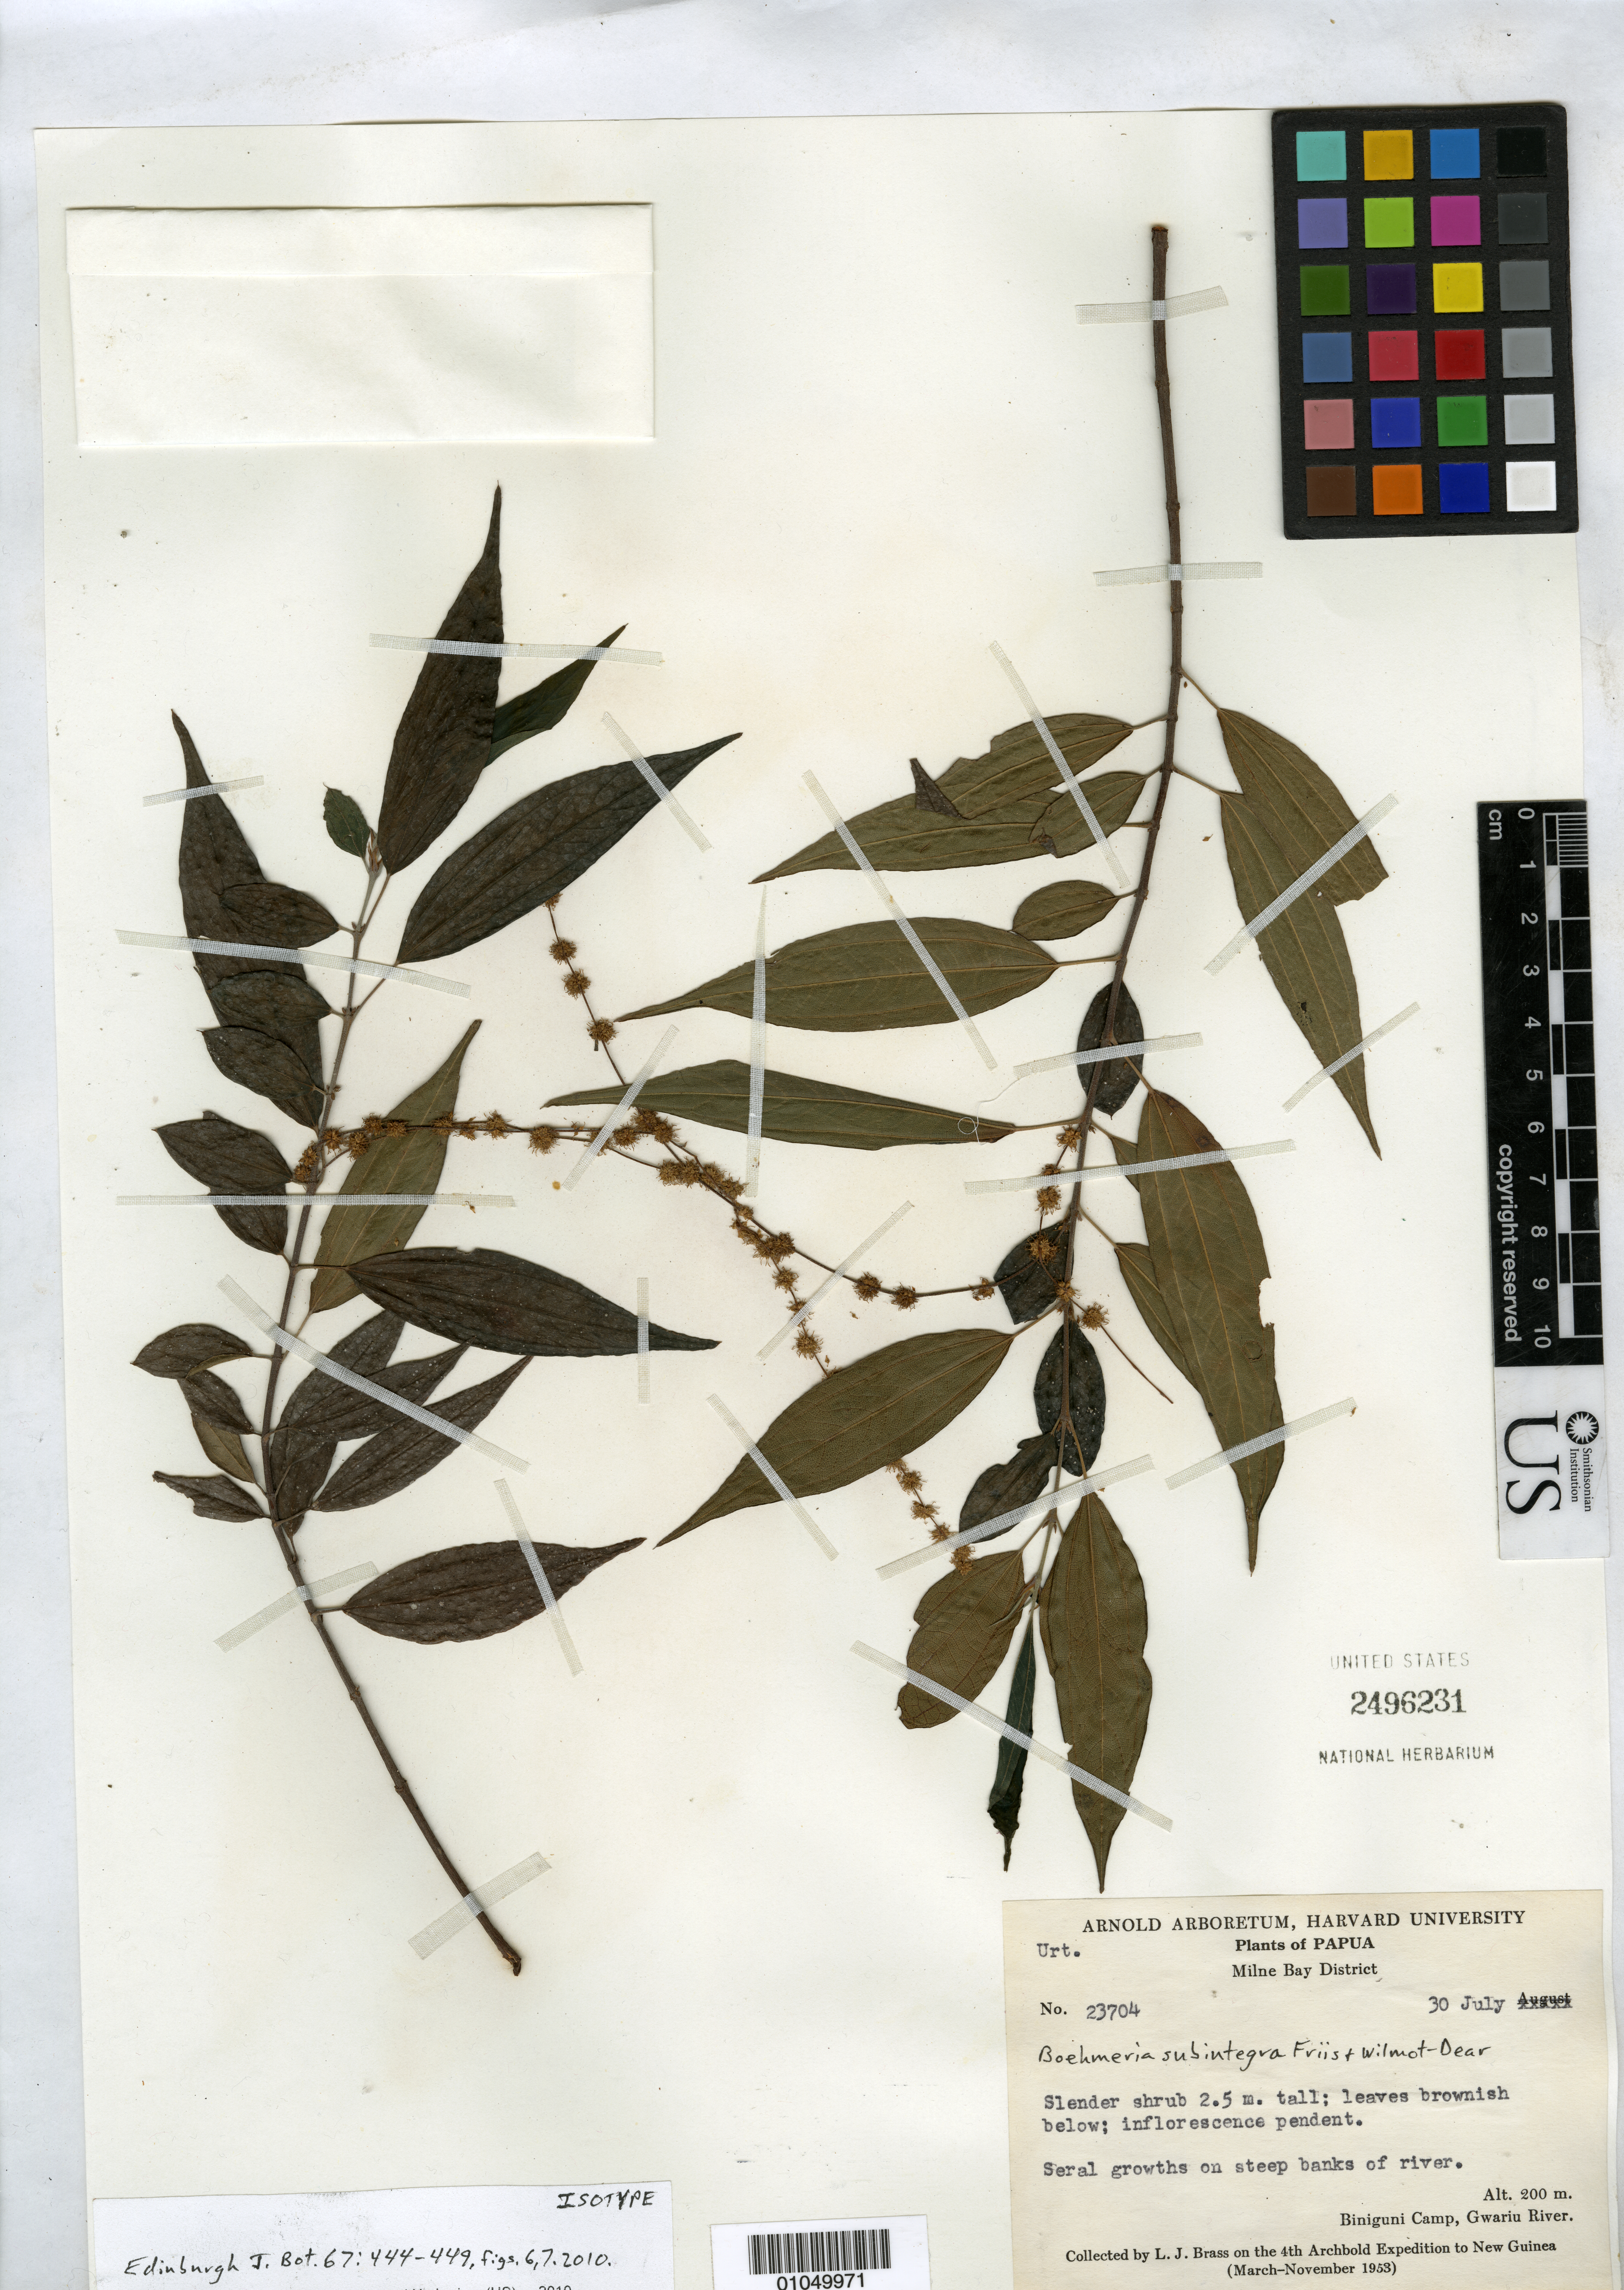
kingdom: Plantae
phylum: Tracheophyta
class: Magnoliopsida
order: Rosales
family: Urticaceae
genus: Boehmeria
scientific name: Boehmeria subintegra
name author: Friis & Wilmot-Dear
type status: Isotype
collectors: L. J. Brass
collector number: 23704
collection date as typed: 30 Jul 1953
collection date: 1953-07-30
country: Papua New Guinea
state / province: Milne Bay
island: New Guinea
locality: Milne Bay District, Biniguni Camp, Gwariu River.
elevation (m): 200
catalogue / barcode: US 2496231